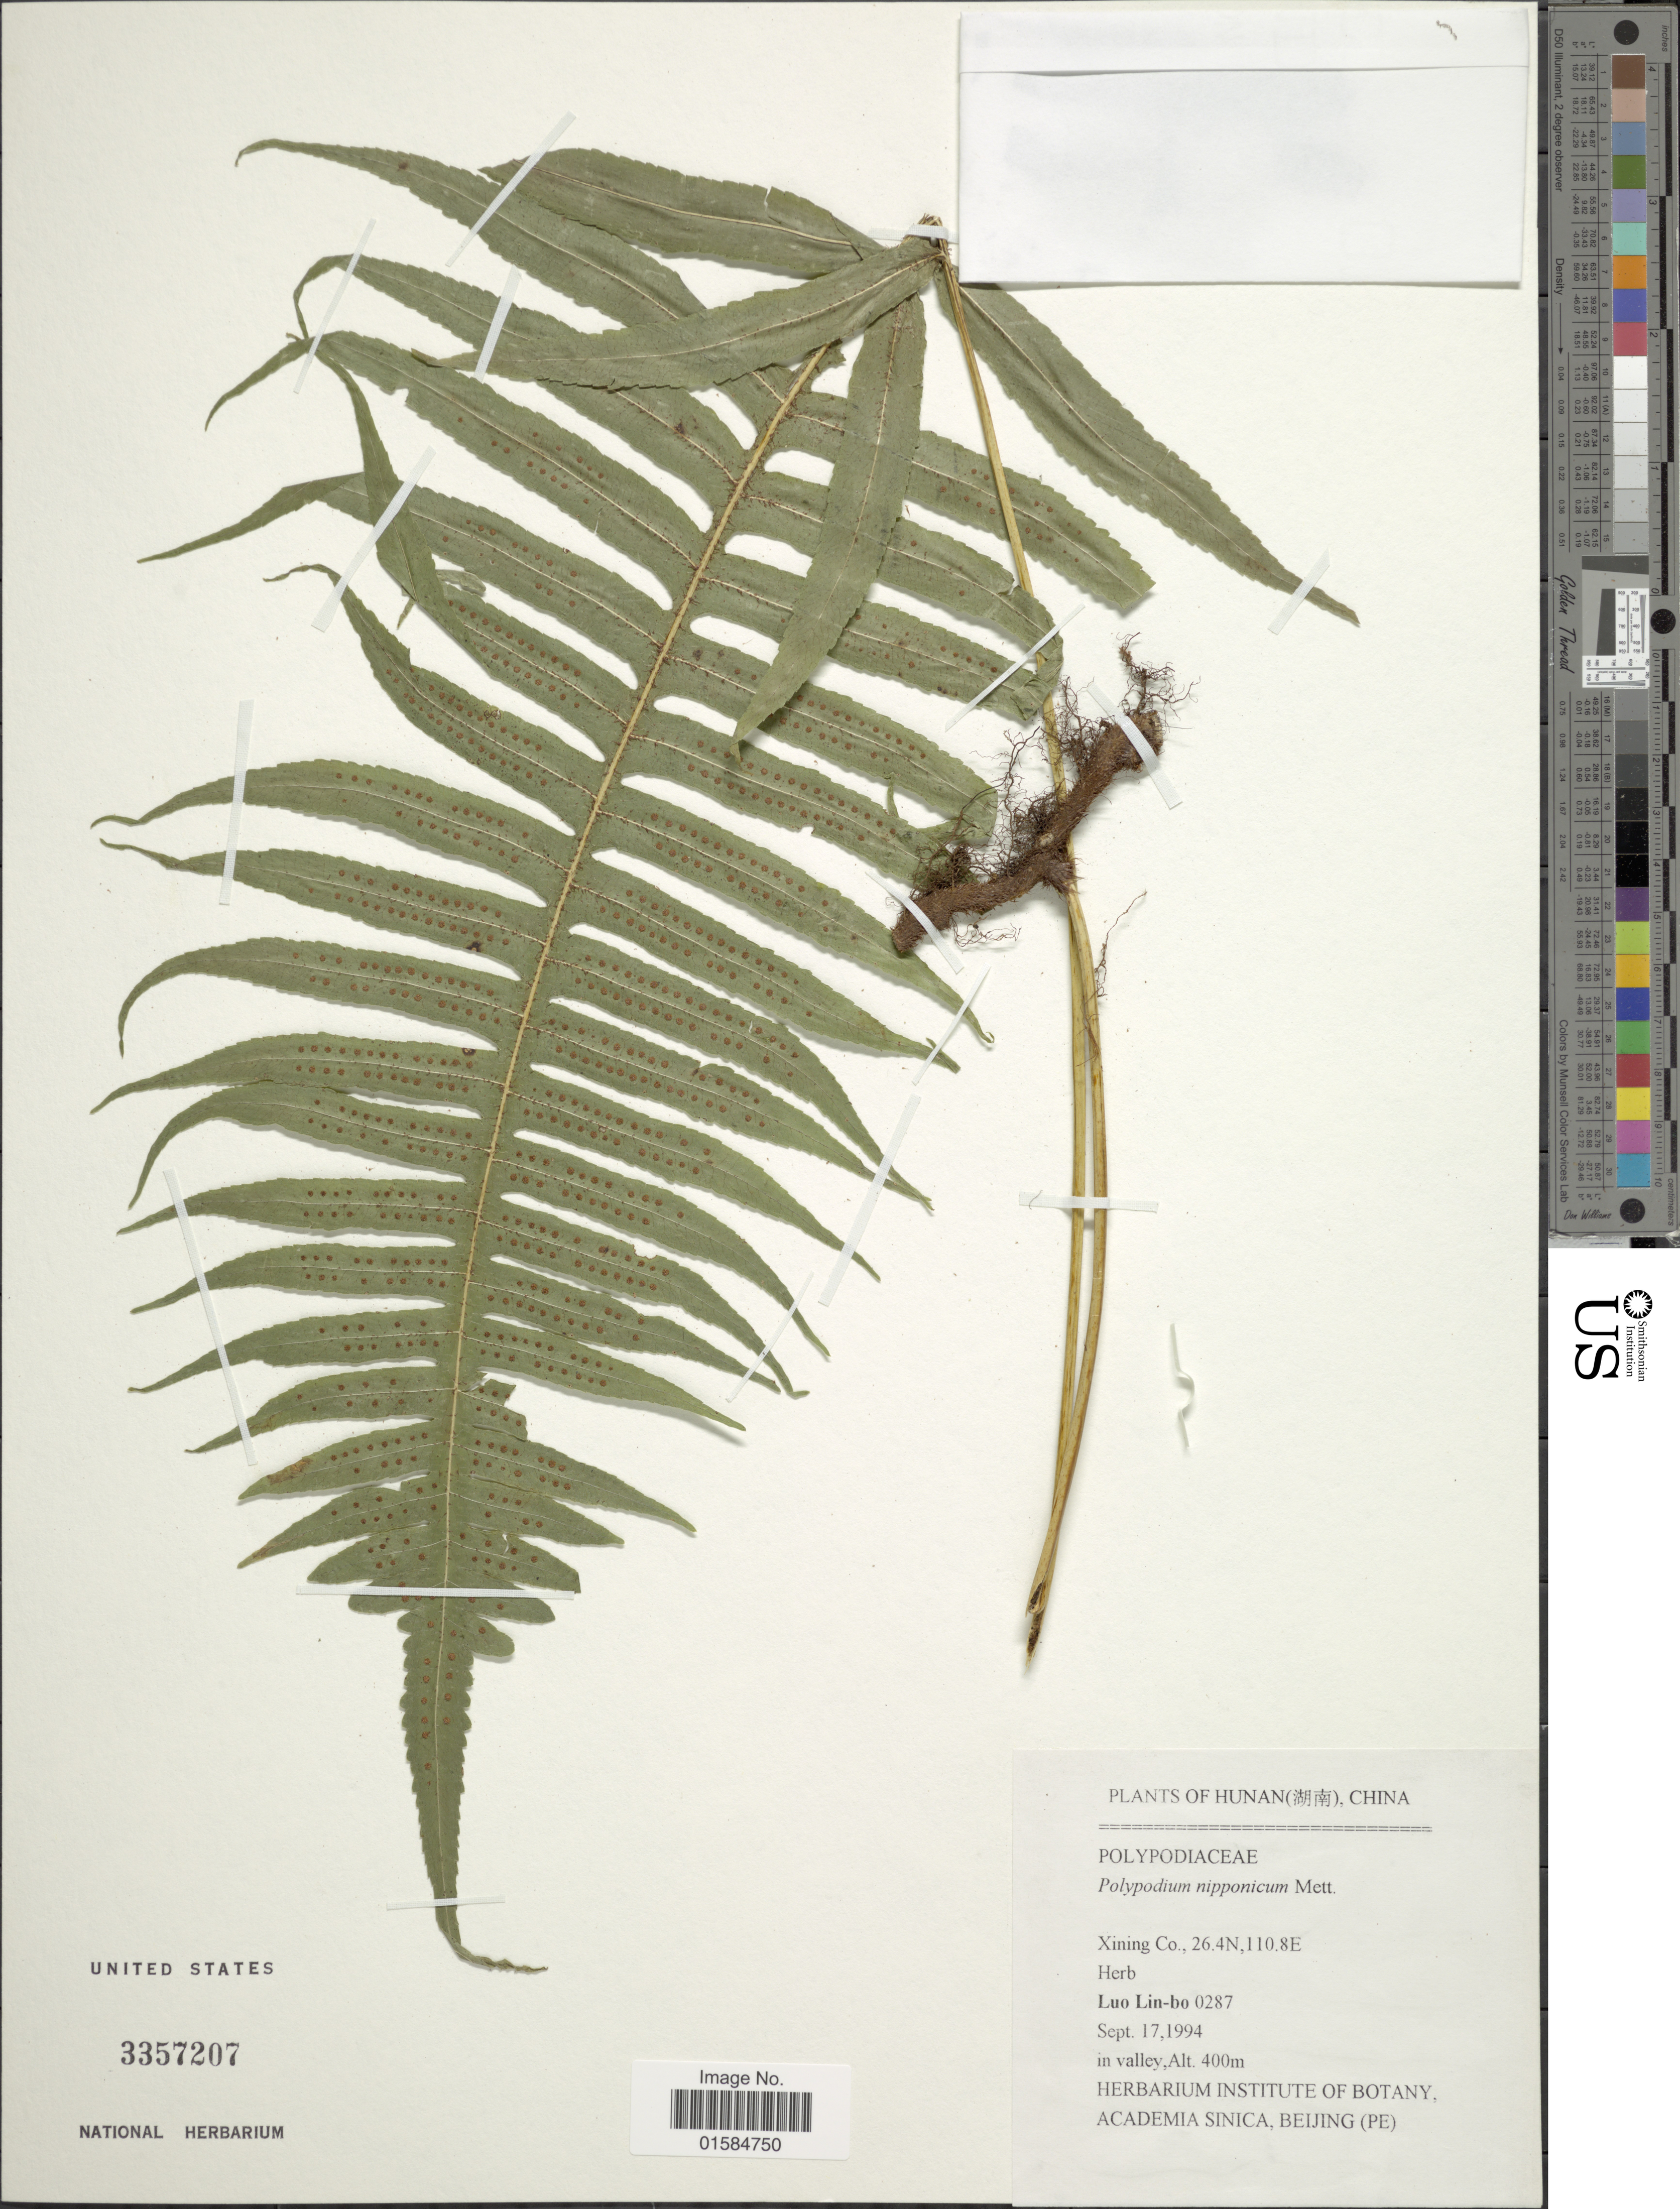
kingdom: Plantae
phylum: Tracheophyta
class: Polypodiopsida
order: Polypodiales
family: Polypodiaceae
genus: Goniophlebium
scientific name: Goniophlebium niponicum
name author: (Mett.) Bedd.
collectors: L. Lin-bo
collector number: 0287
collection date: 1994-09-17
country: China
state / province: Hunan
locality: Hunan, Xining Co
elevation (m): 400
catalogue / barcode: US 3357207